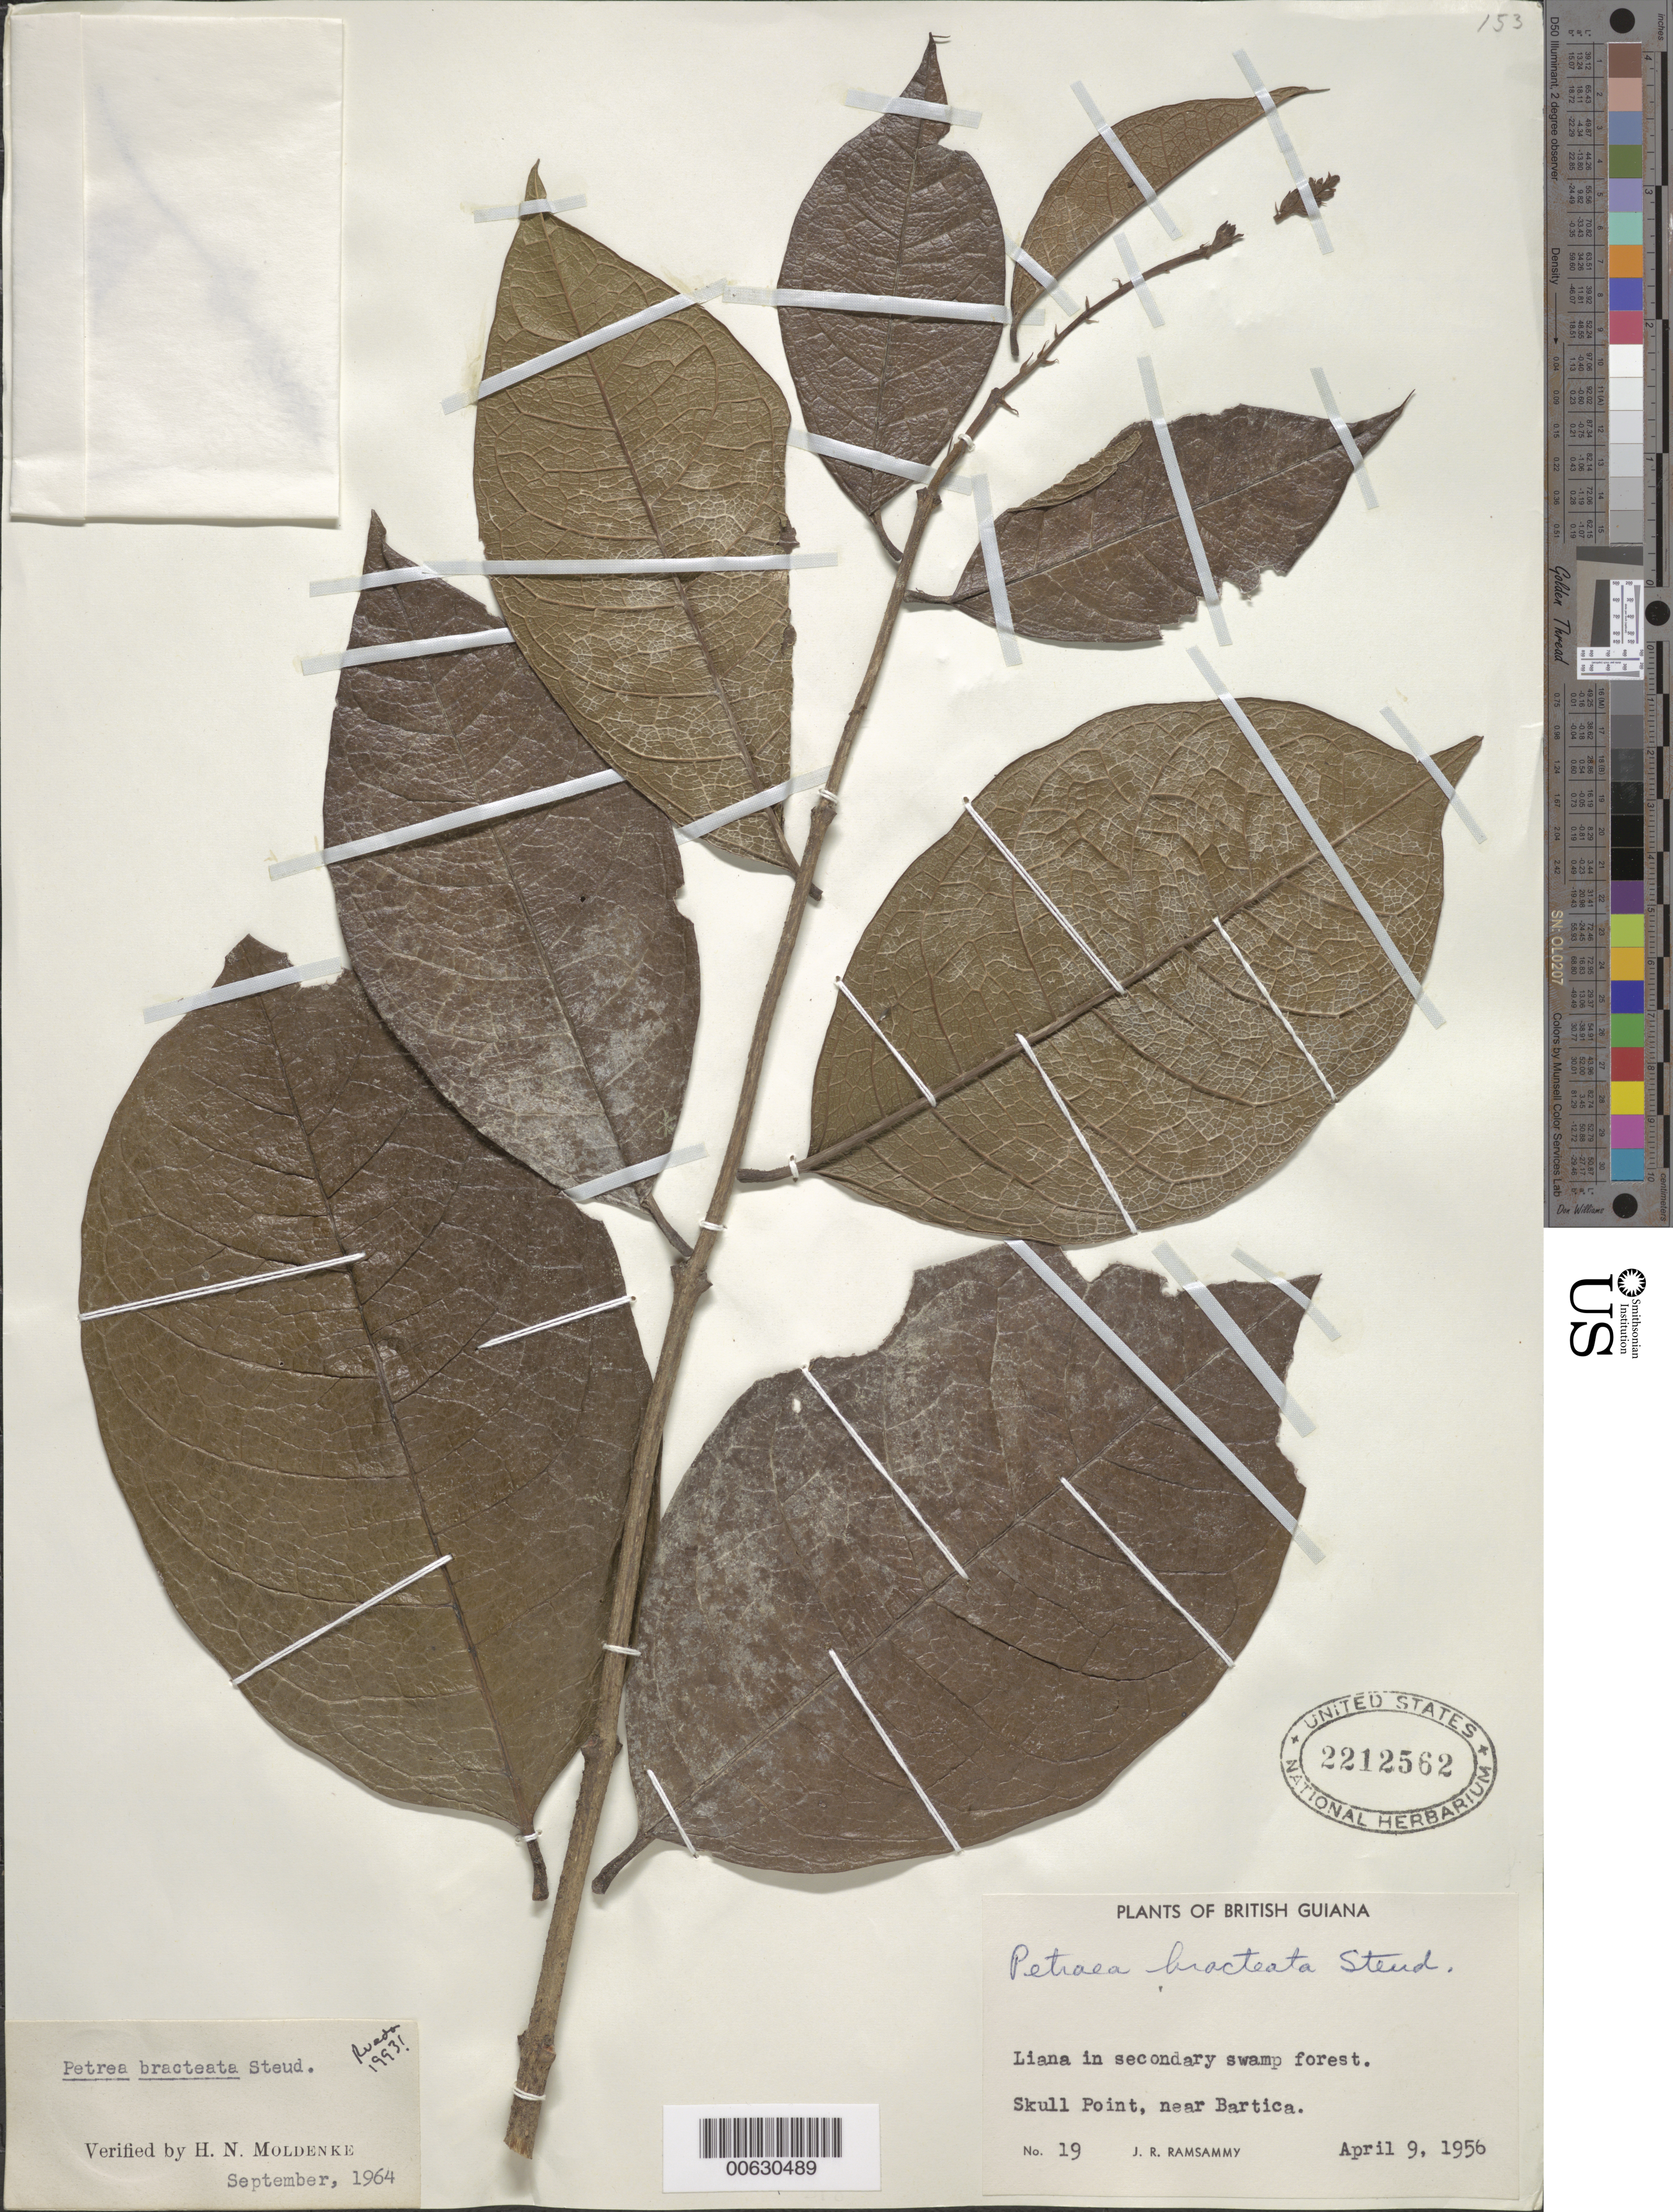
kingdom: Plantae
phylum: Tracheophyta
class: Magnoliopsida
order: Lamiales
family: Verbenaceae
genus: Petrea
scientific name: Petrea bracteata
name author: Steud.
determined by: Moldenke, H. N.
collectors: J. Ramsammy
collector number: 19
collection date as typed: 9-Apr-56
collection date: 1956-04-09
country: Guyana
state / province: Cuyuni-Mazaruni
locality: Skull Point, near Bartica, Essequibo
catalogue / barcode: US 2212562